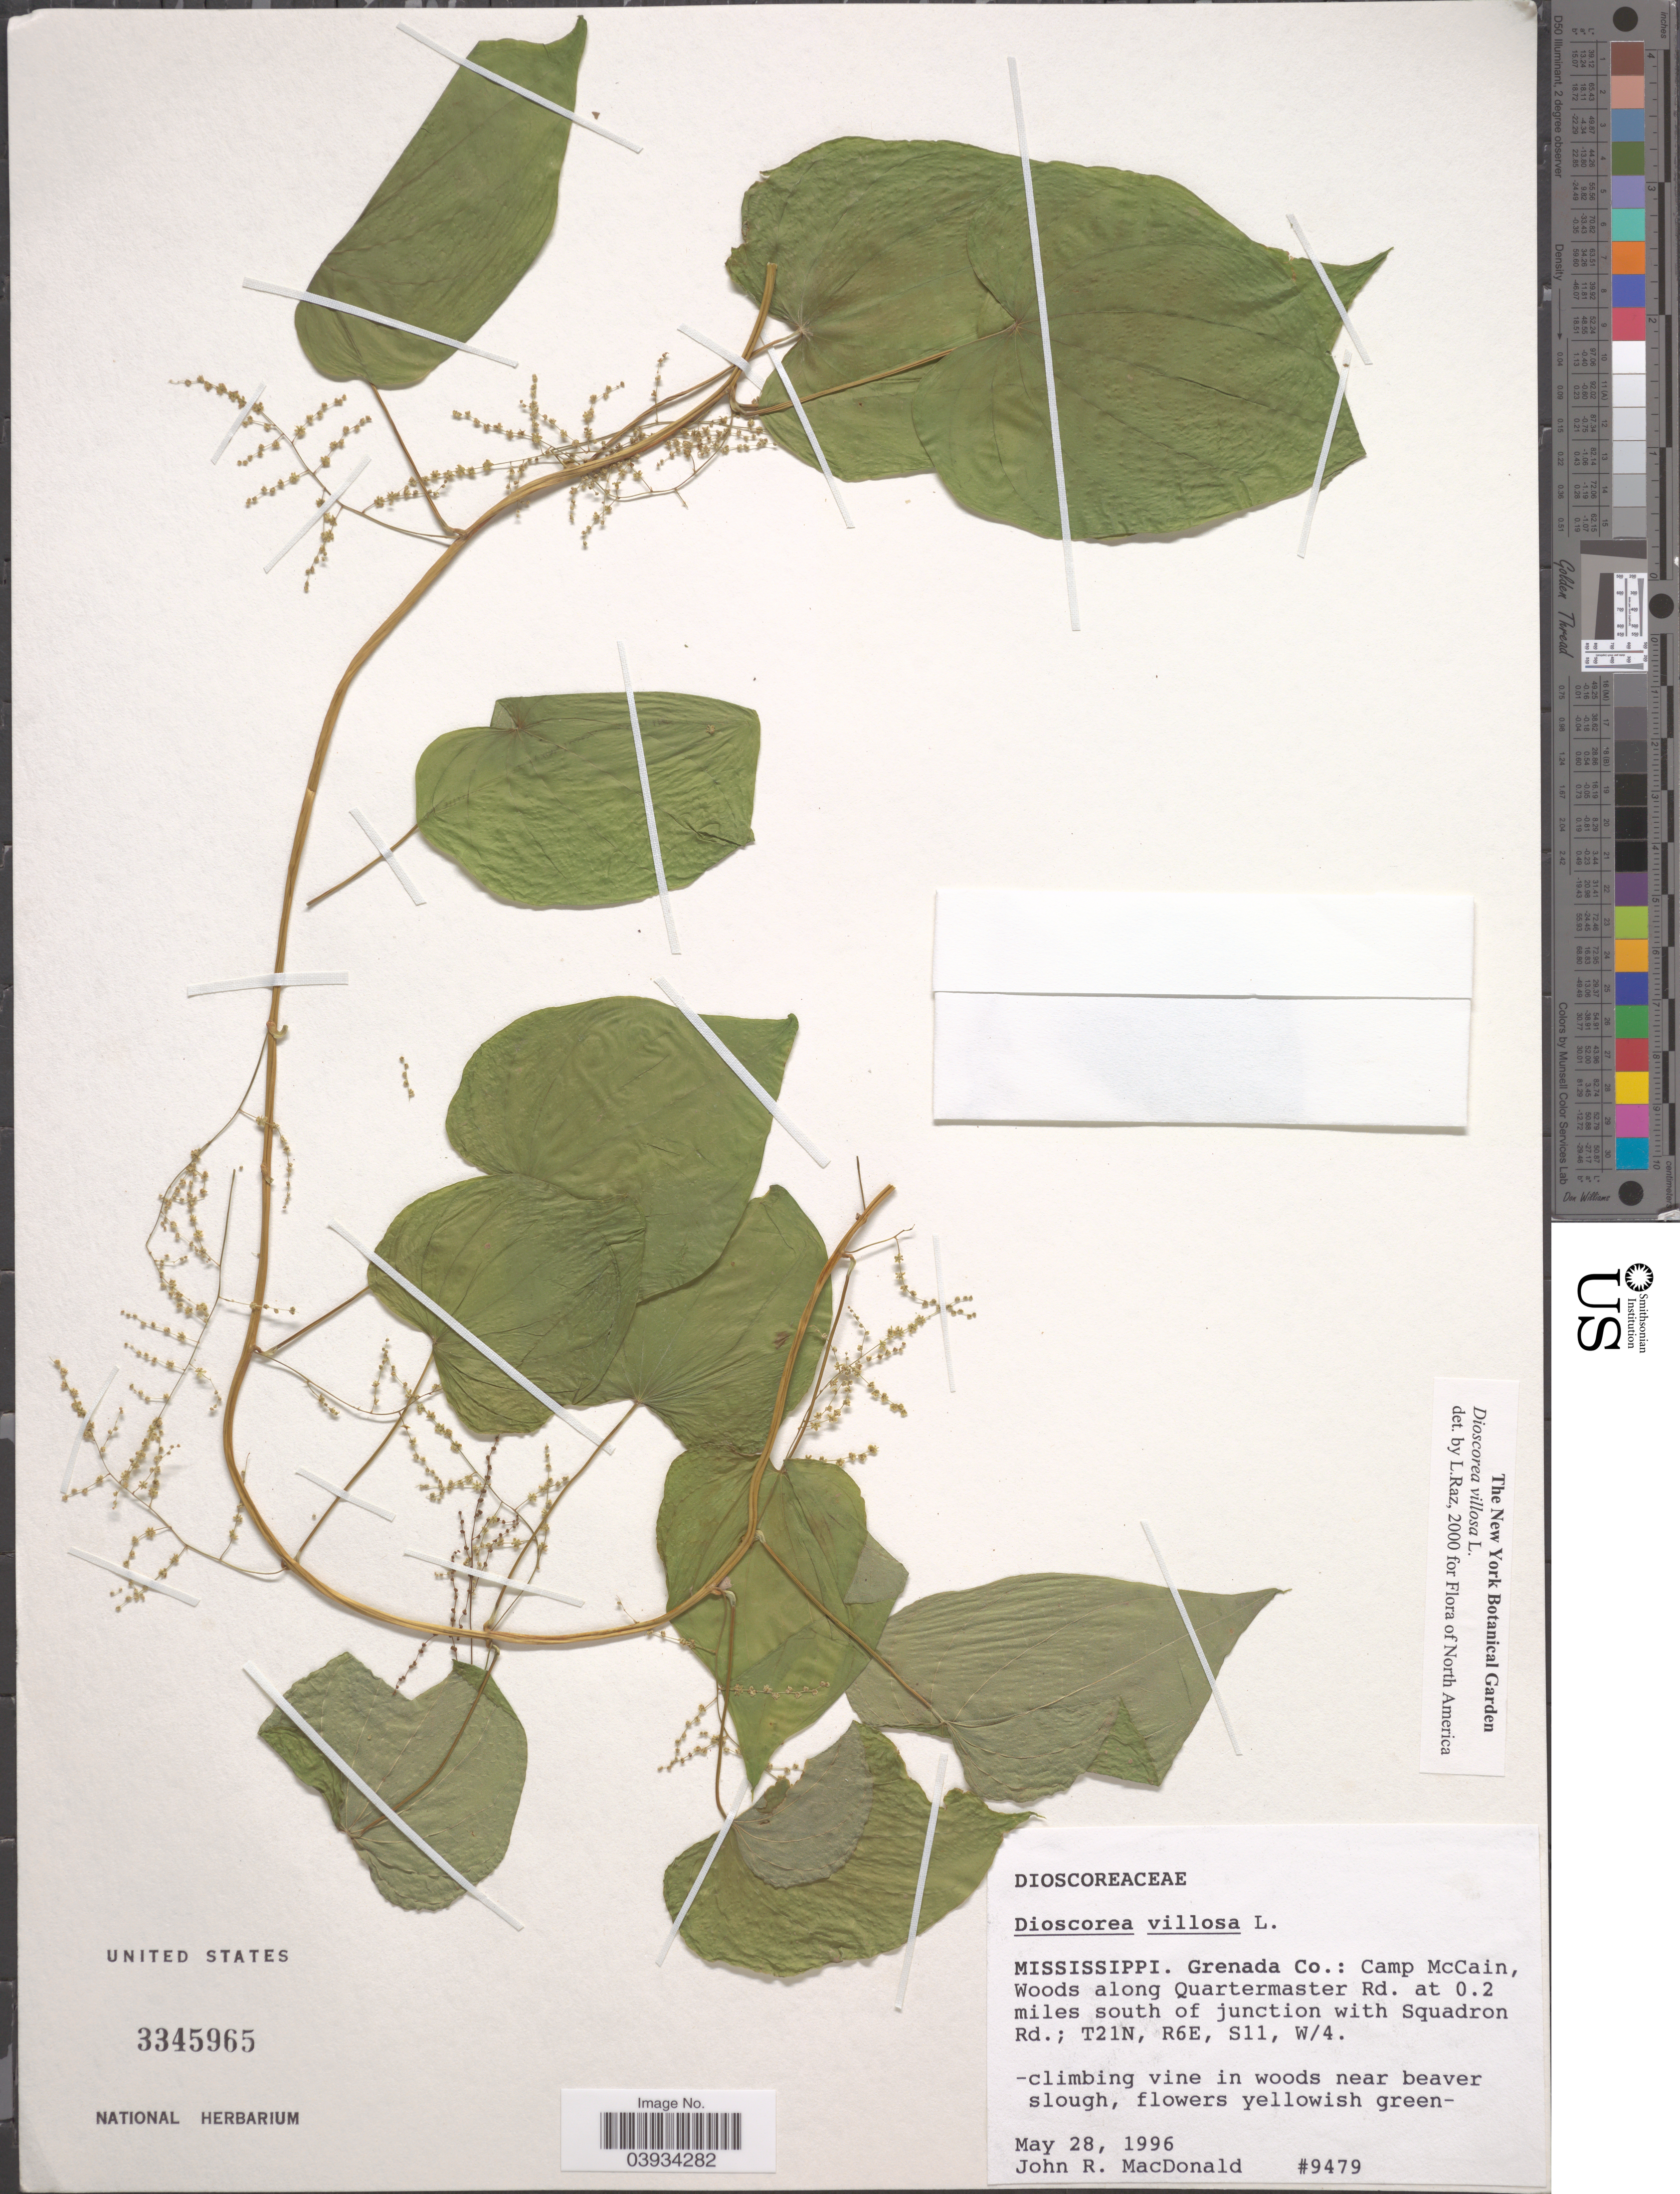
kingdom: Plantae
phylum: Tracheophyta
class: Liliopsida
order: Dioscoreales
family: Dioscoreaceae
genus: Dioscorea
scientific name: Dioscorea villosa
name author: L.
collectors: J. MacDonald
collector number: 9479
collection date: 1996-05-28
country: United States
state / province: Mississippi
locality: Grenada Co.: Camp McCain, woods along Quartermaster Rd. at 0.2 miles south of junction with Squadron Rd.; T21N, R6E, S11, W/4.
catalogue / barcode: US 3345965